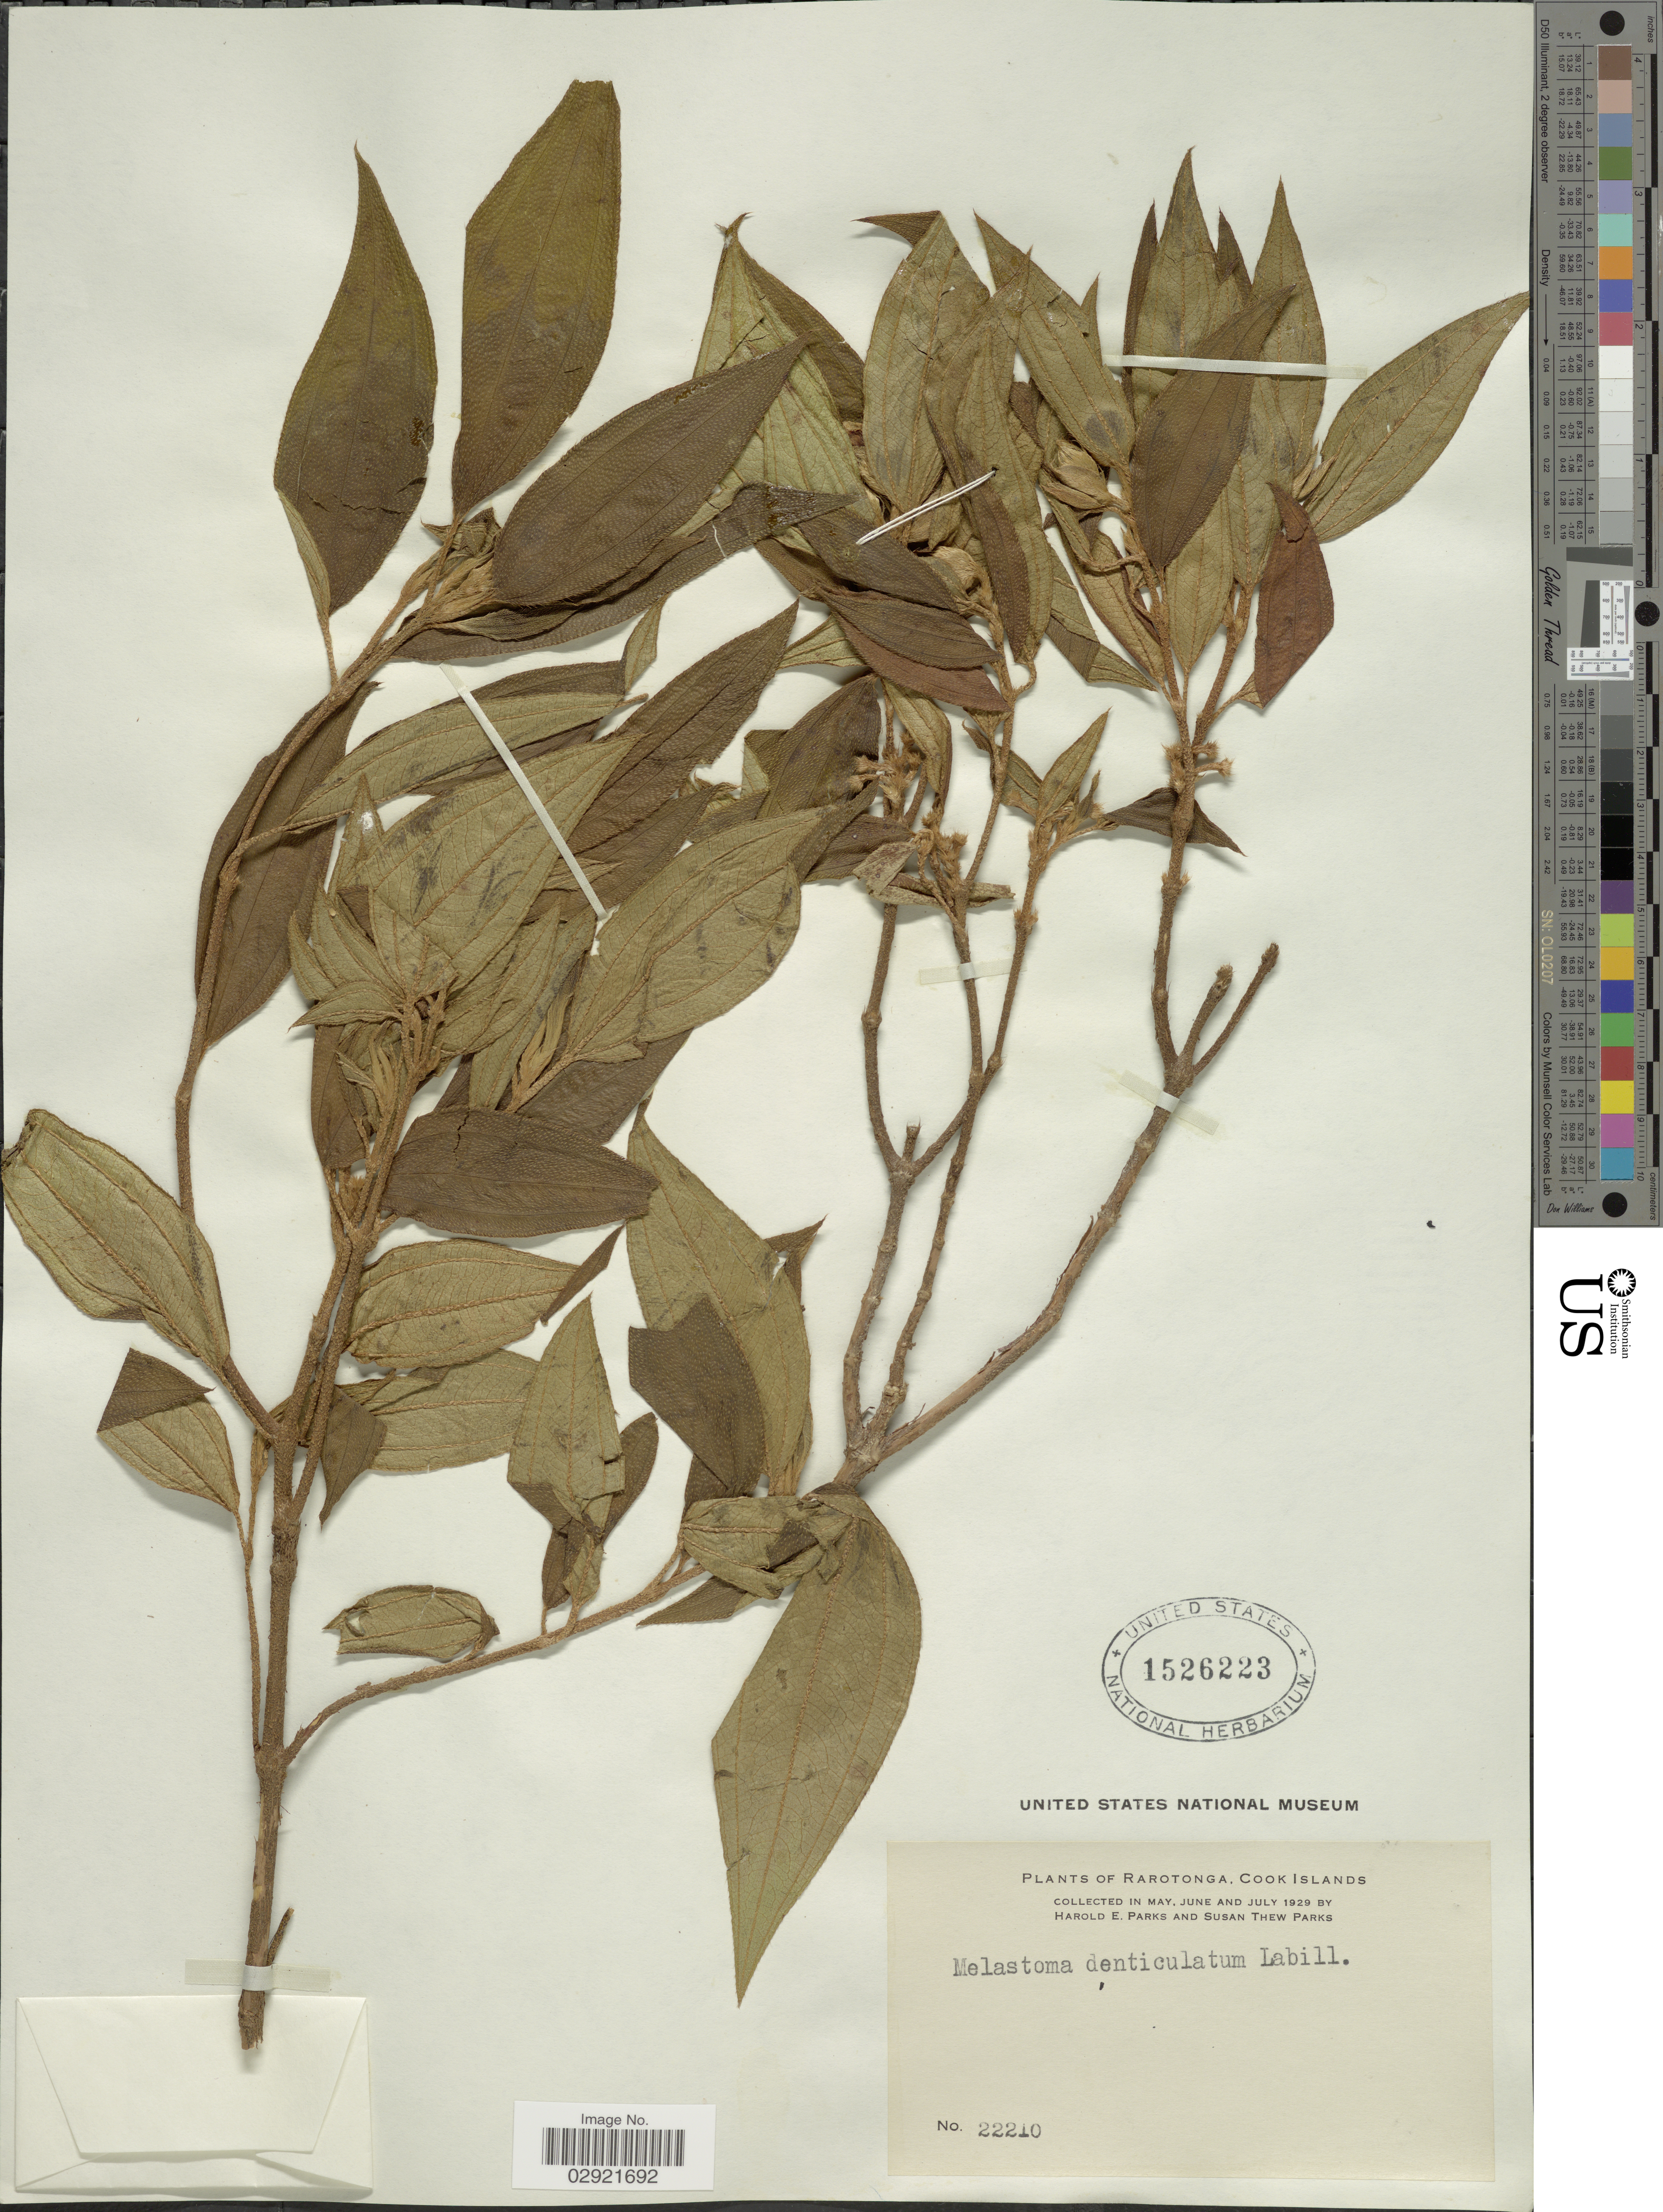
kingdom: Plantae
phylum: Tracheophyta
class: Magnoliopsida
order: Myrtales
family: Melastomataceae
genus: Melastoma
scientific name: Melastoma malabathricum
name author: L.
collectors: H. E. Parks & S. Parks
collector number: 22210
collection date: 1929-05/1929-07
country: Cook Islands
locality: Rarotonga.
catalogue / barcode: US 1526223